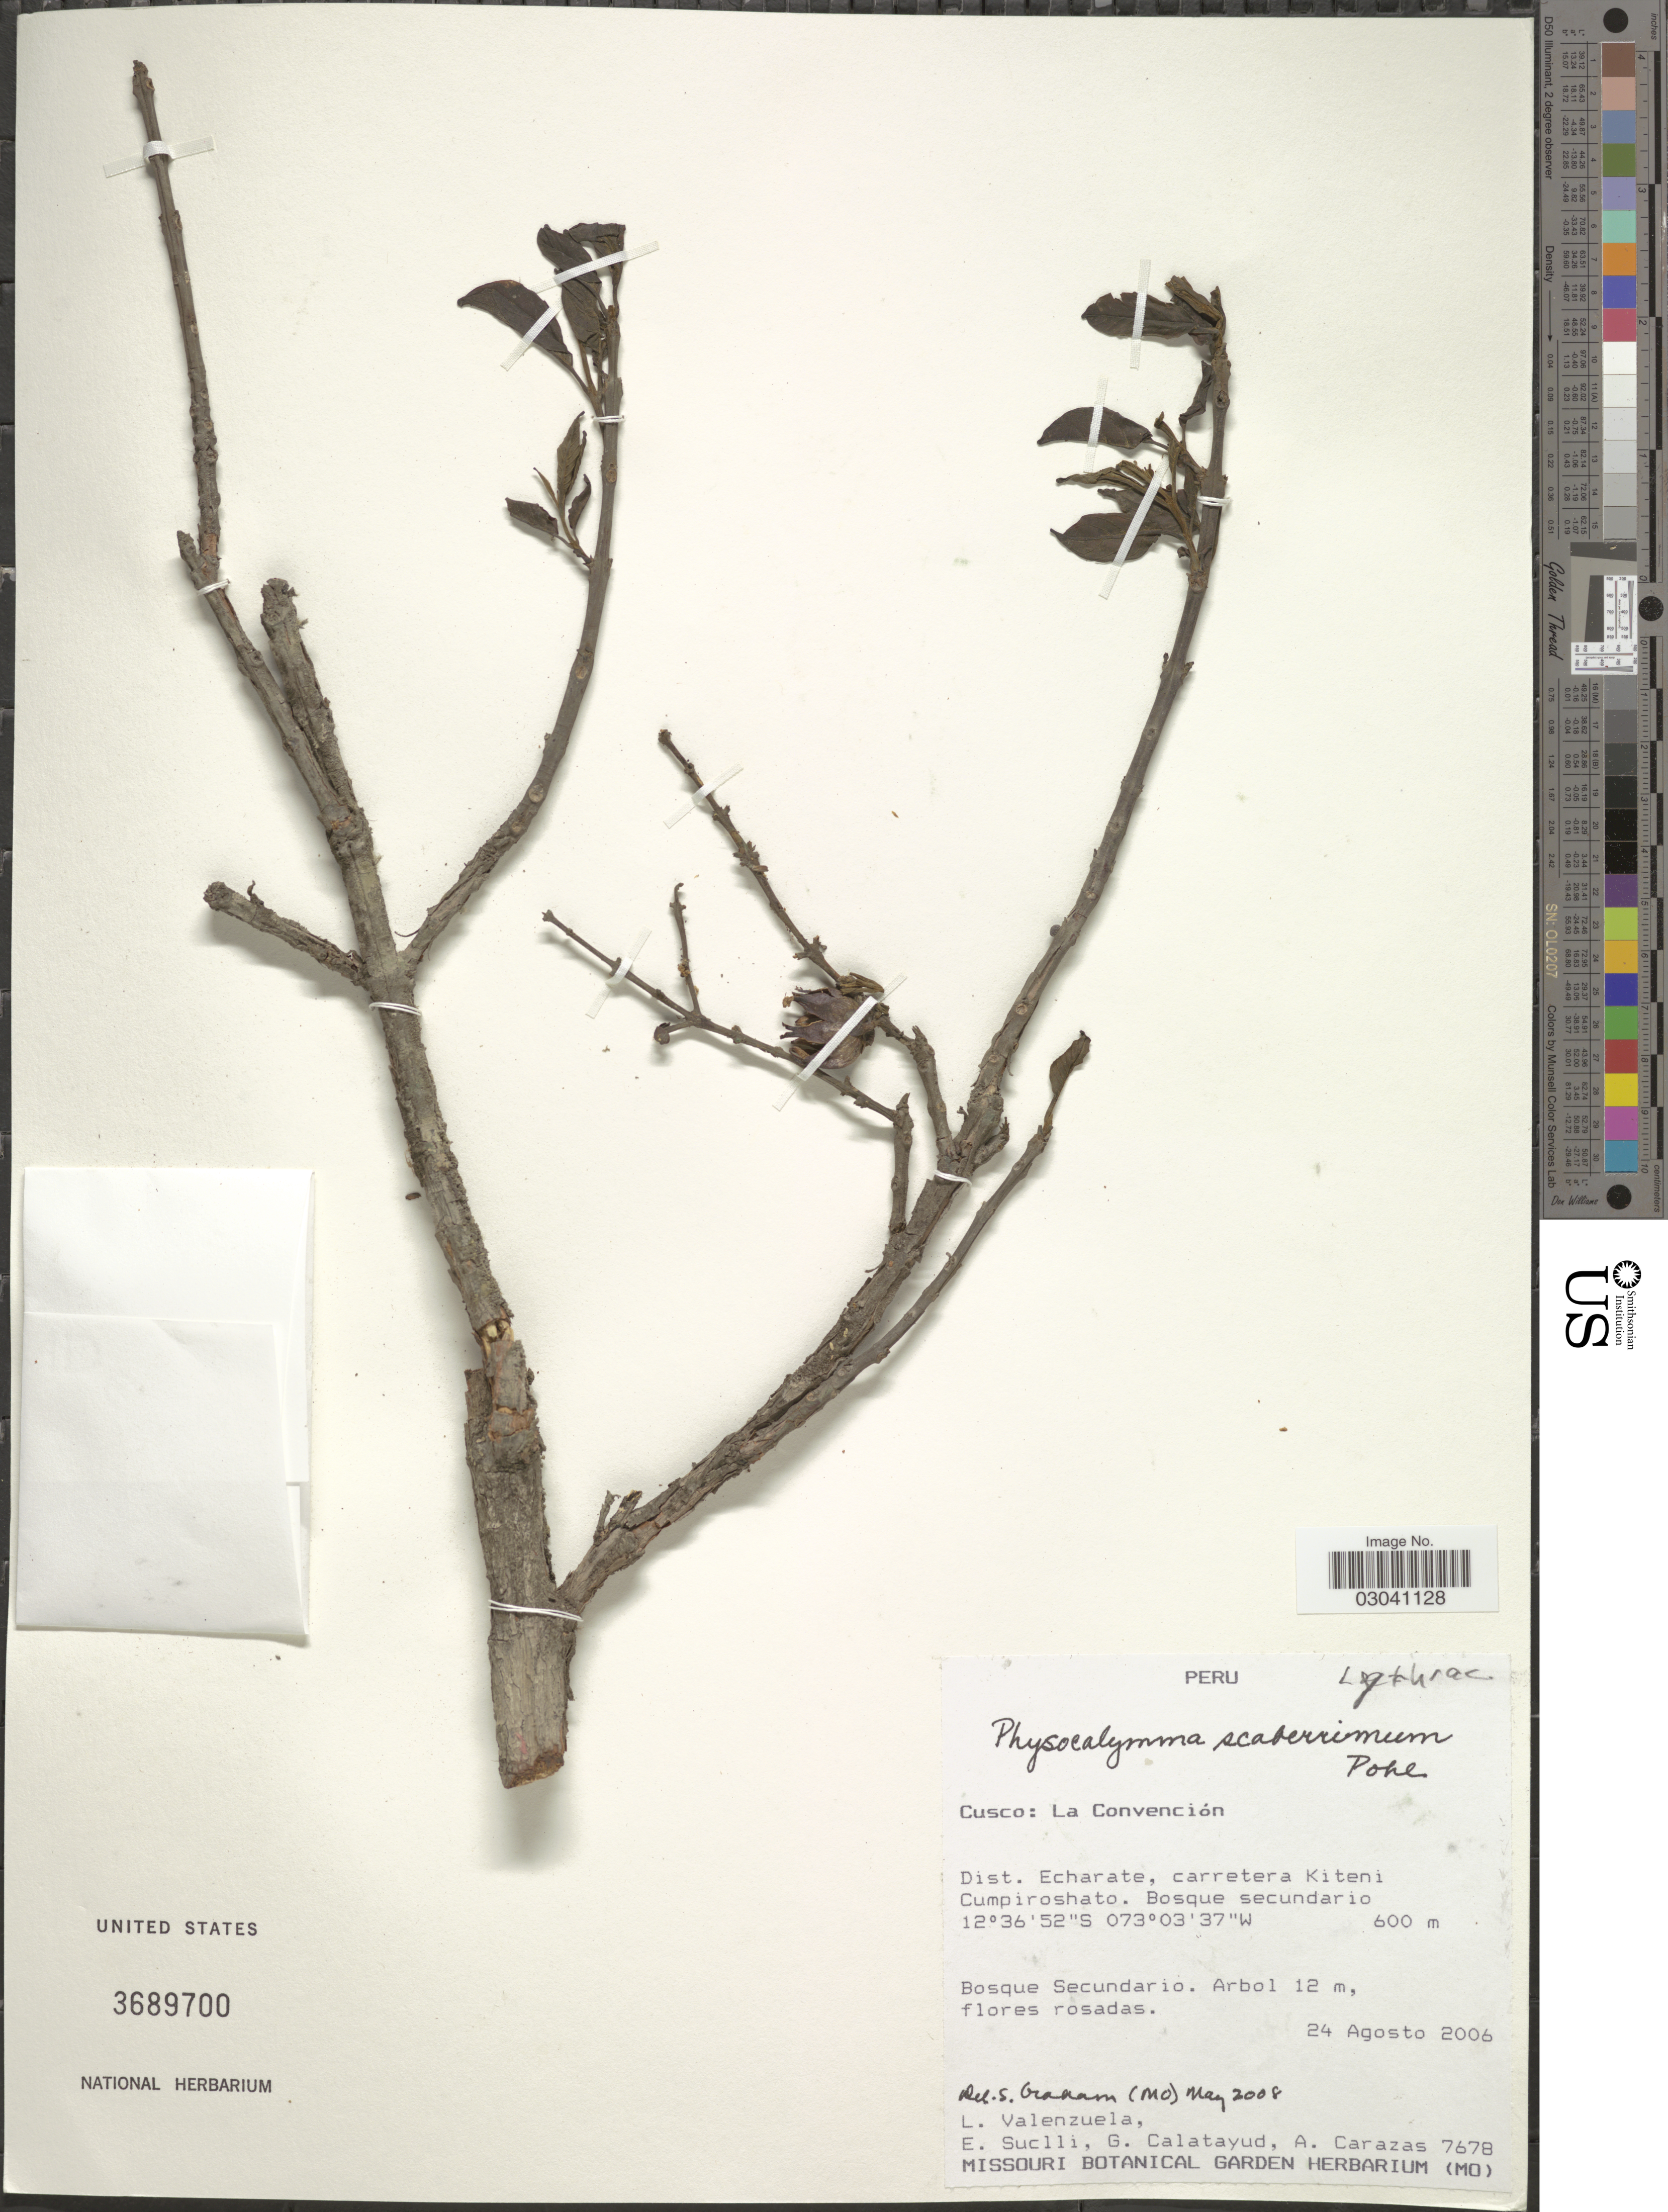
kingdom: Plantae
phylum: Tracheophyta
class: Magnoliopsida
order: Myrtales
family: Lythraceae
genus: Physocalymma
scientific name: Physocalymma scaberrimum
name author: Pohl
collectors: L. Valenzuela, E. Suclli, G. Calatayud & A. Carazas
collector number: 7678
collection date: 2006-08-24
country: Peru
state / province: Cusco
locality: La Convención, Dist. Echarate, carretera Kiteni Cumpiroshato.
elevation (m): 600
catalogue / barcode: US 3689700